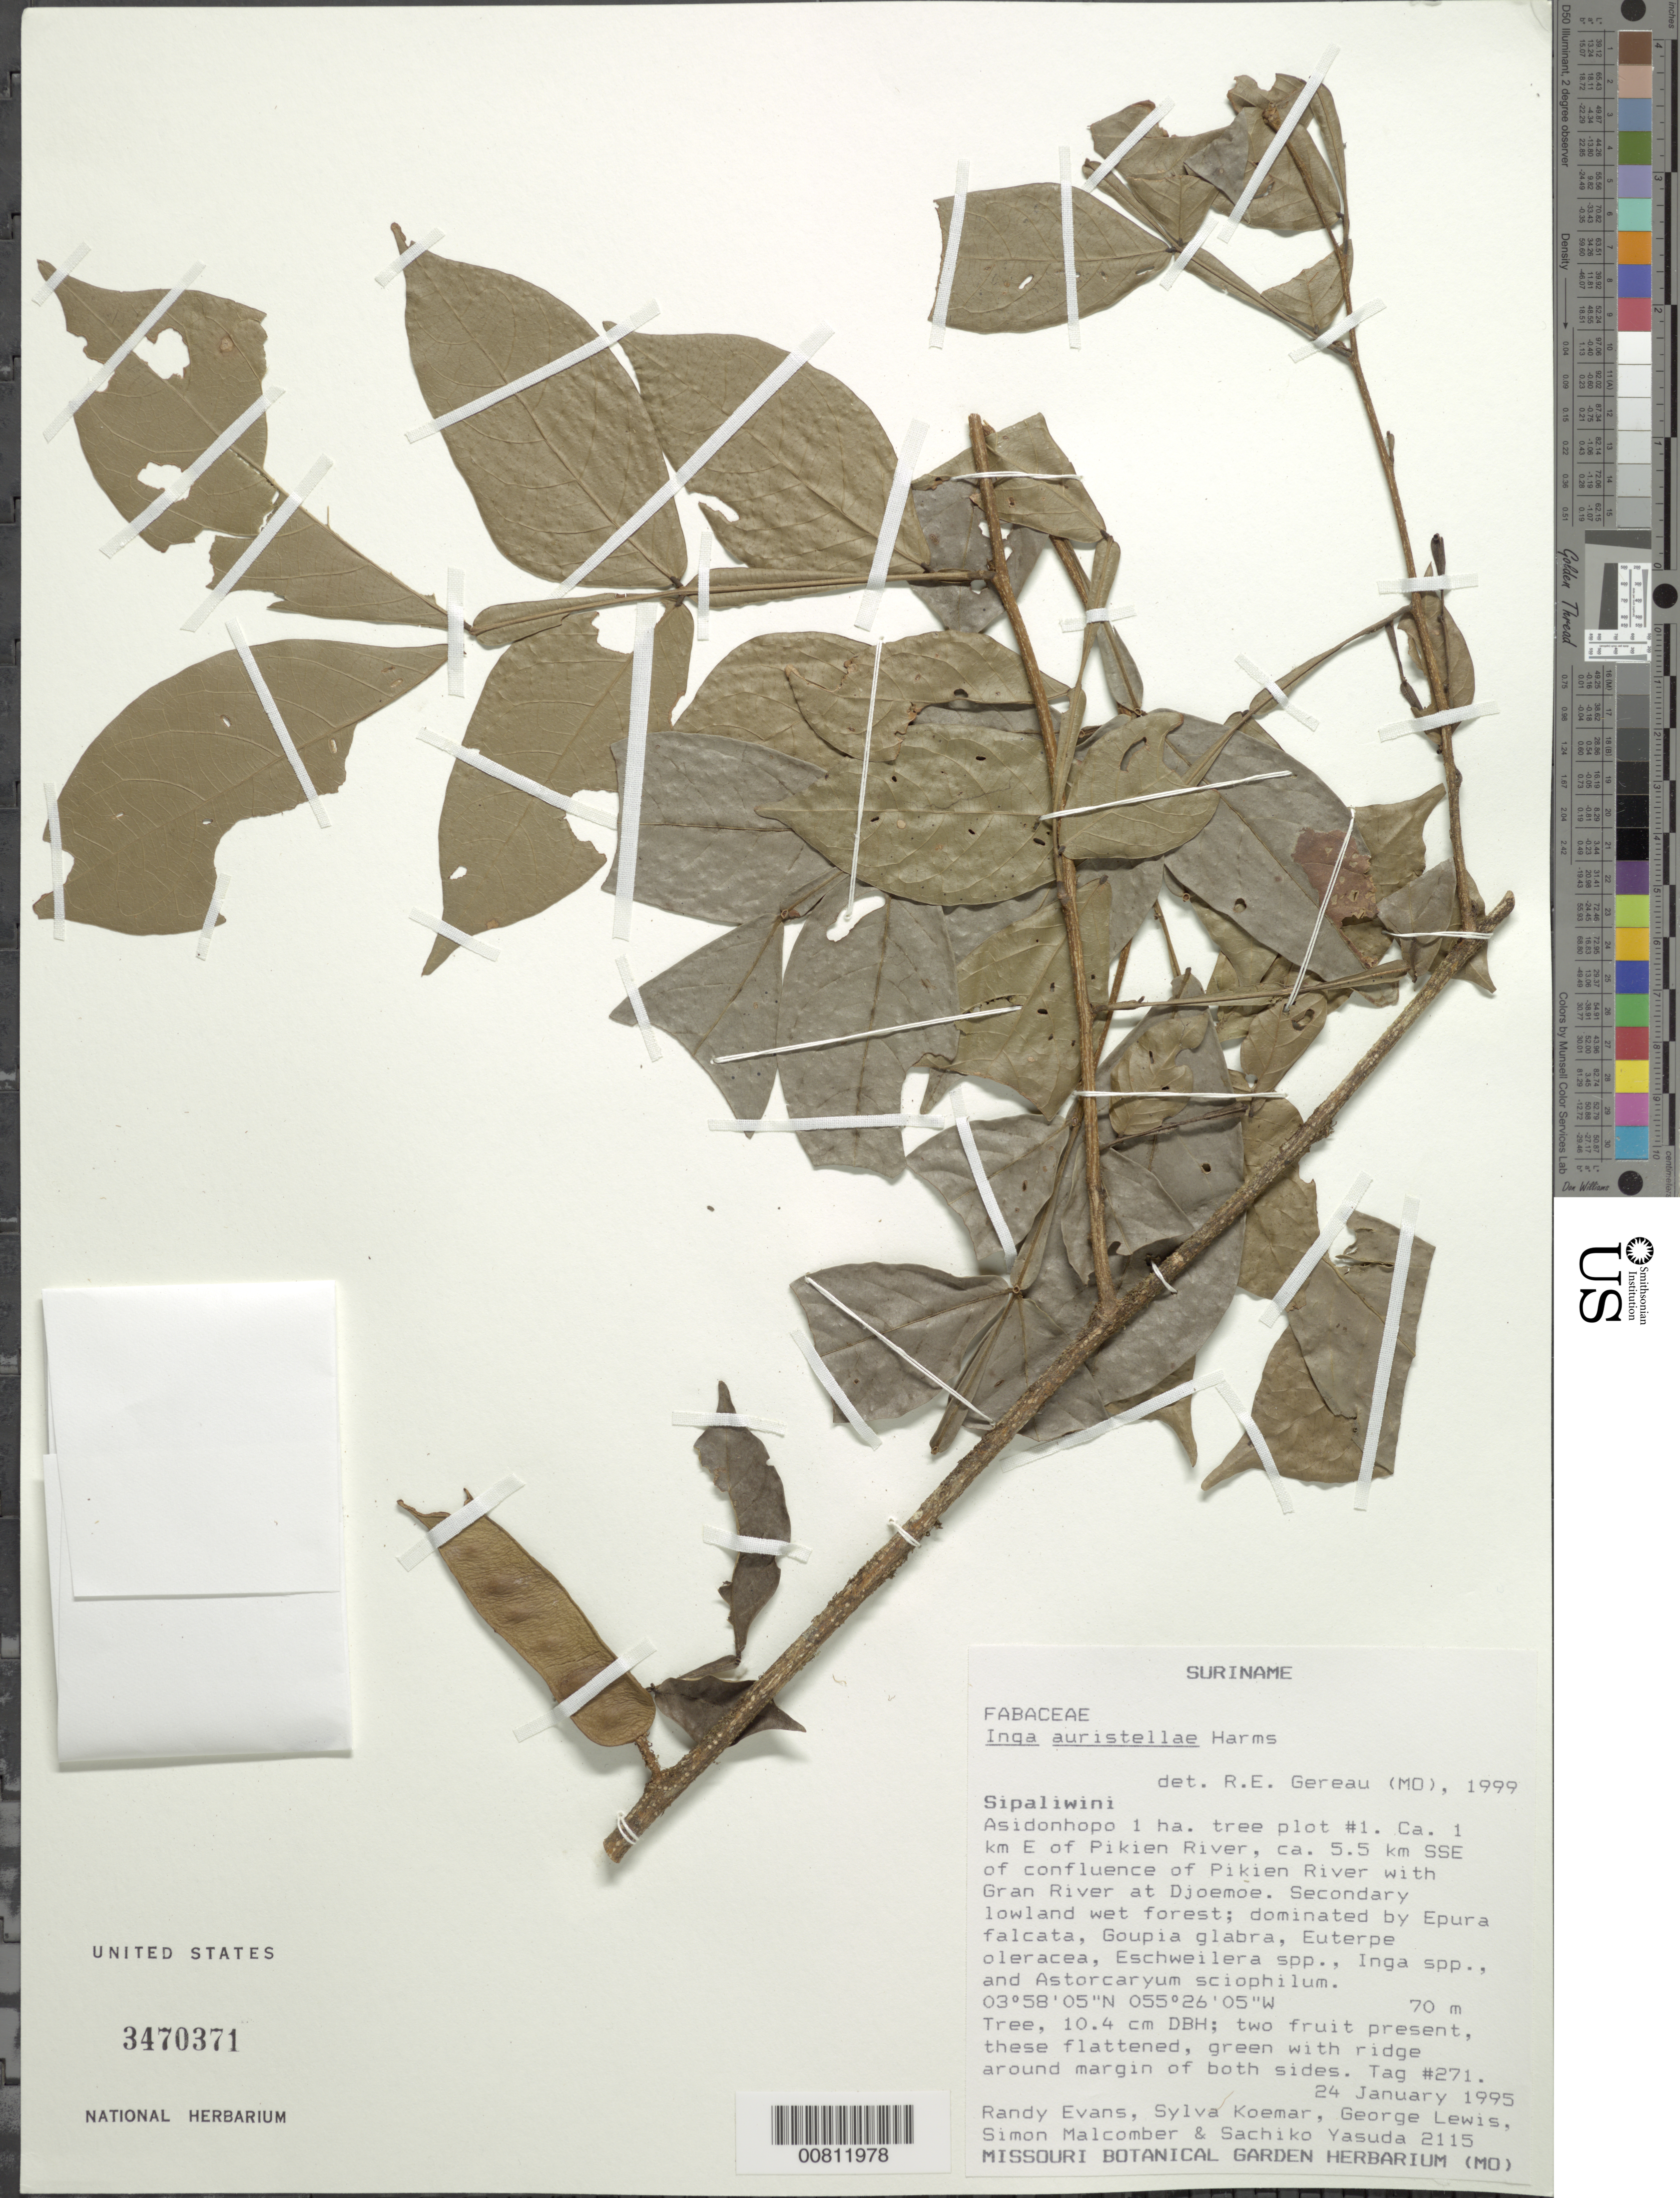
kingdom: Plantae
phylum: Tracheophyta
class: Magnoliopsida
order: Fabales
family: Fabaceae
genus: Inga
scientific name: Inga auristellae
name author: Harms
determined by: Gereau, R. E.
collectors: R. Evans, S. Koemar, G. Lewis, S. T. Malcomber & S. Yasuda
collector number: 2115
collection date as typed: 24-Jan-95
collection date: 1995-01-24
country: Suriname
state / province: Sipaliwini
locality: Asidonhopo, 1 km E of Pikien R., 5.5 km SSE of confl. of Pikien R. & Gran R. at Djoemoe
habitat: Secondary lowland wet forest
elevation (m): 70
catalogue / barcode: US 3470371